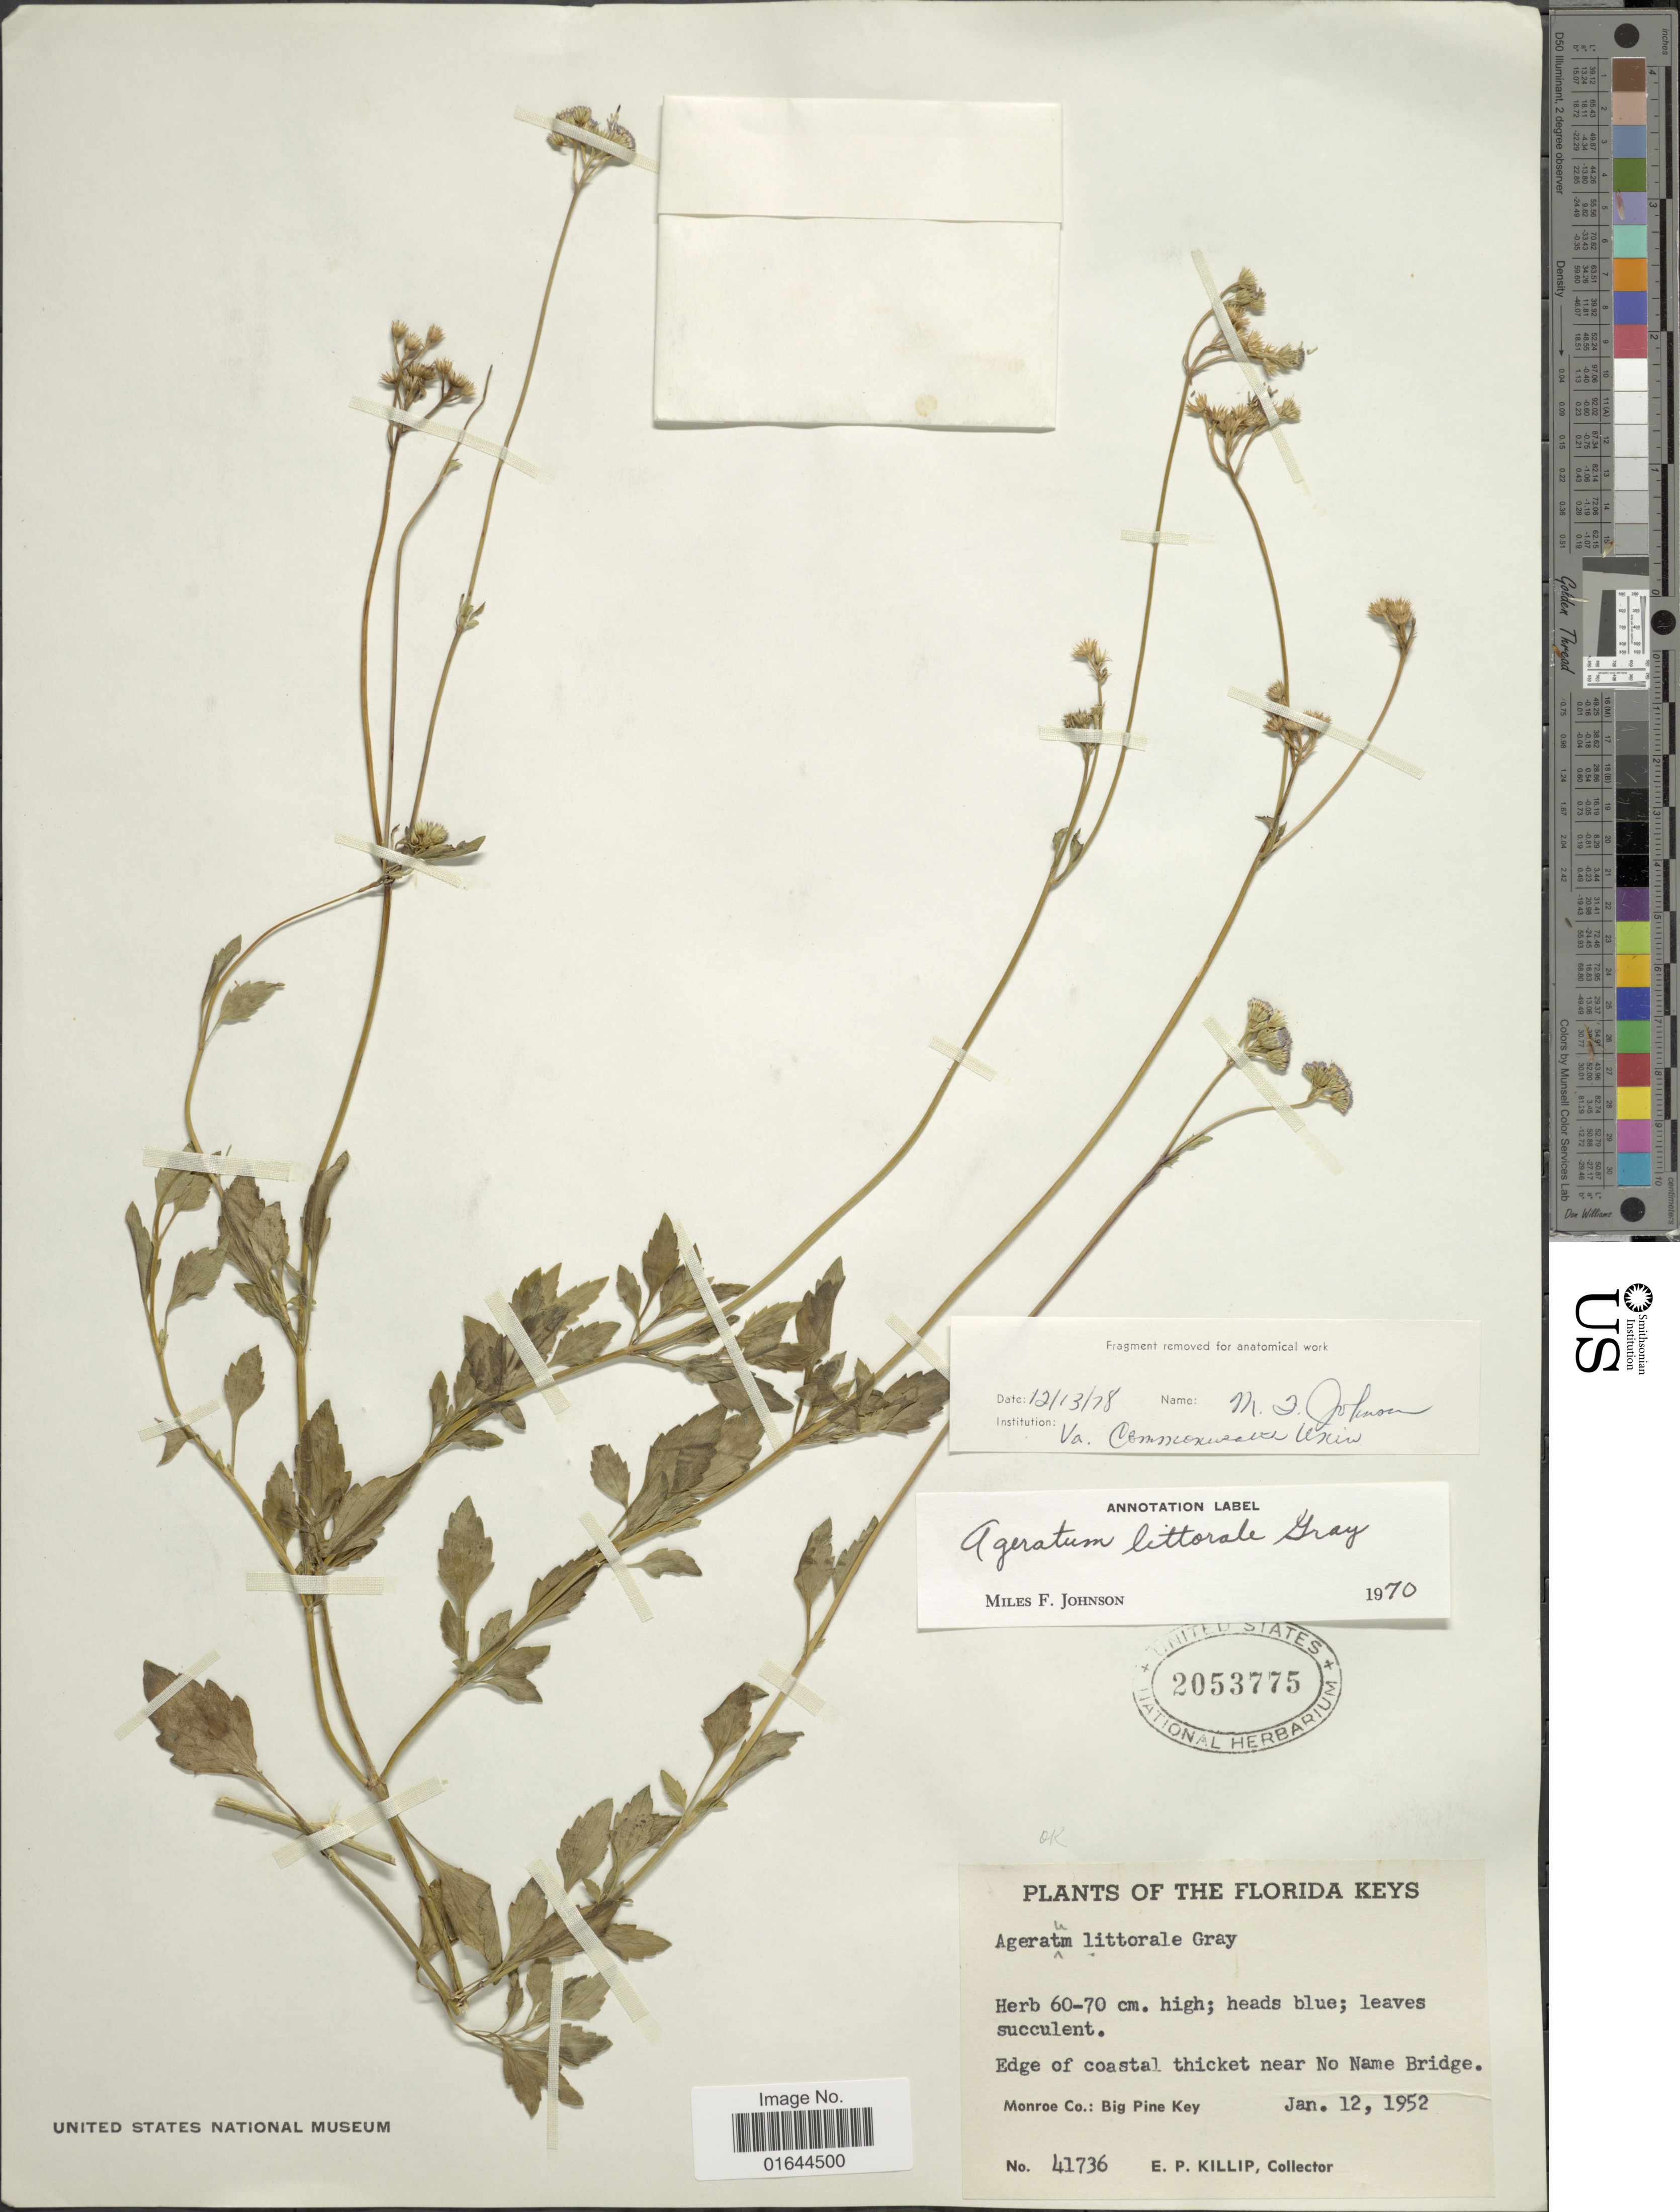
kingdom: Plantae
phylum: Tracheophyta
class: Magnoliopsida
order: Asterales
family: Asteraceae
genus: Ageratum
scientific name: Ageratum littorale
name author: A. Gray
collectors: E. P. Killip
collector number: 41736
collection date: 1952-01-12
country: United States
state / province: Florida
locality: Florida Kys, Edge of coastal thicket near No Name Bridge. Monroe Co.: Big Pine Key.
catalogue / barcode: US 2053775